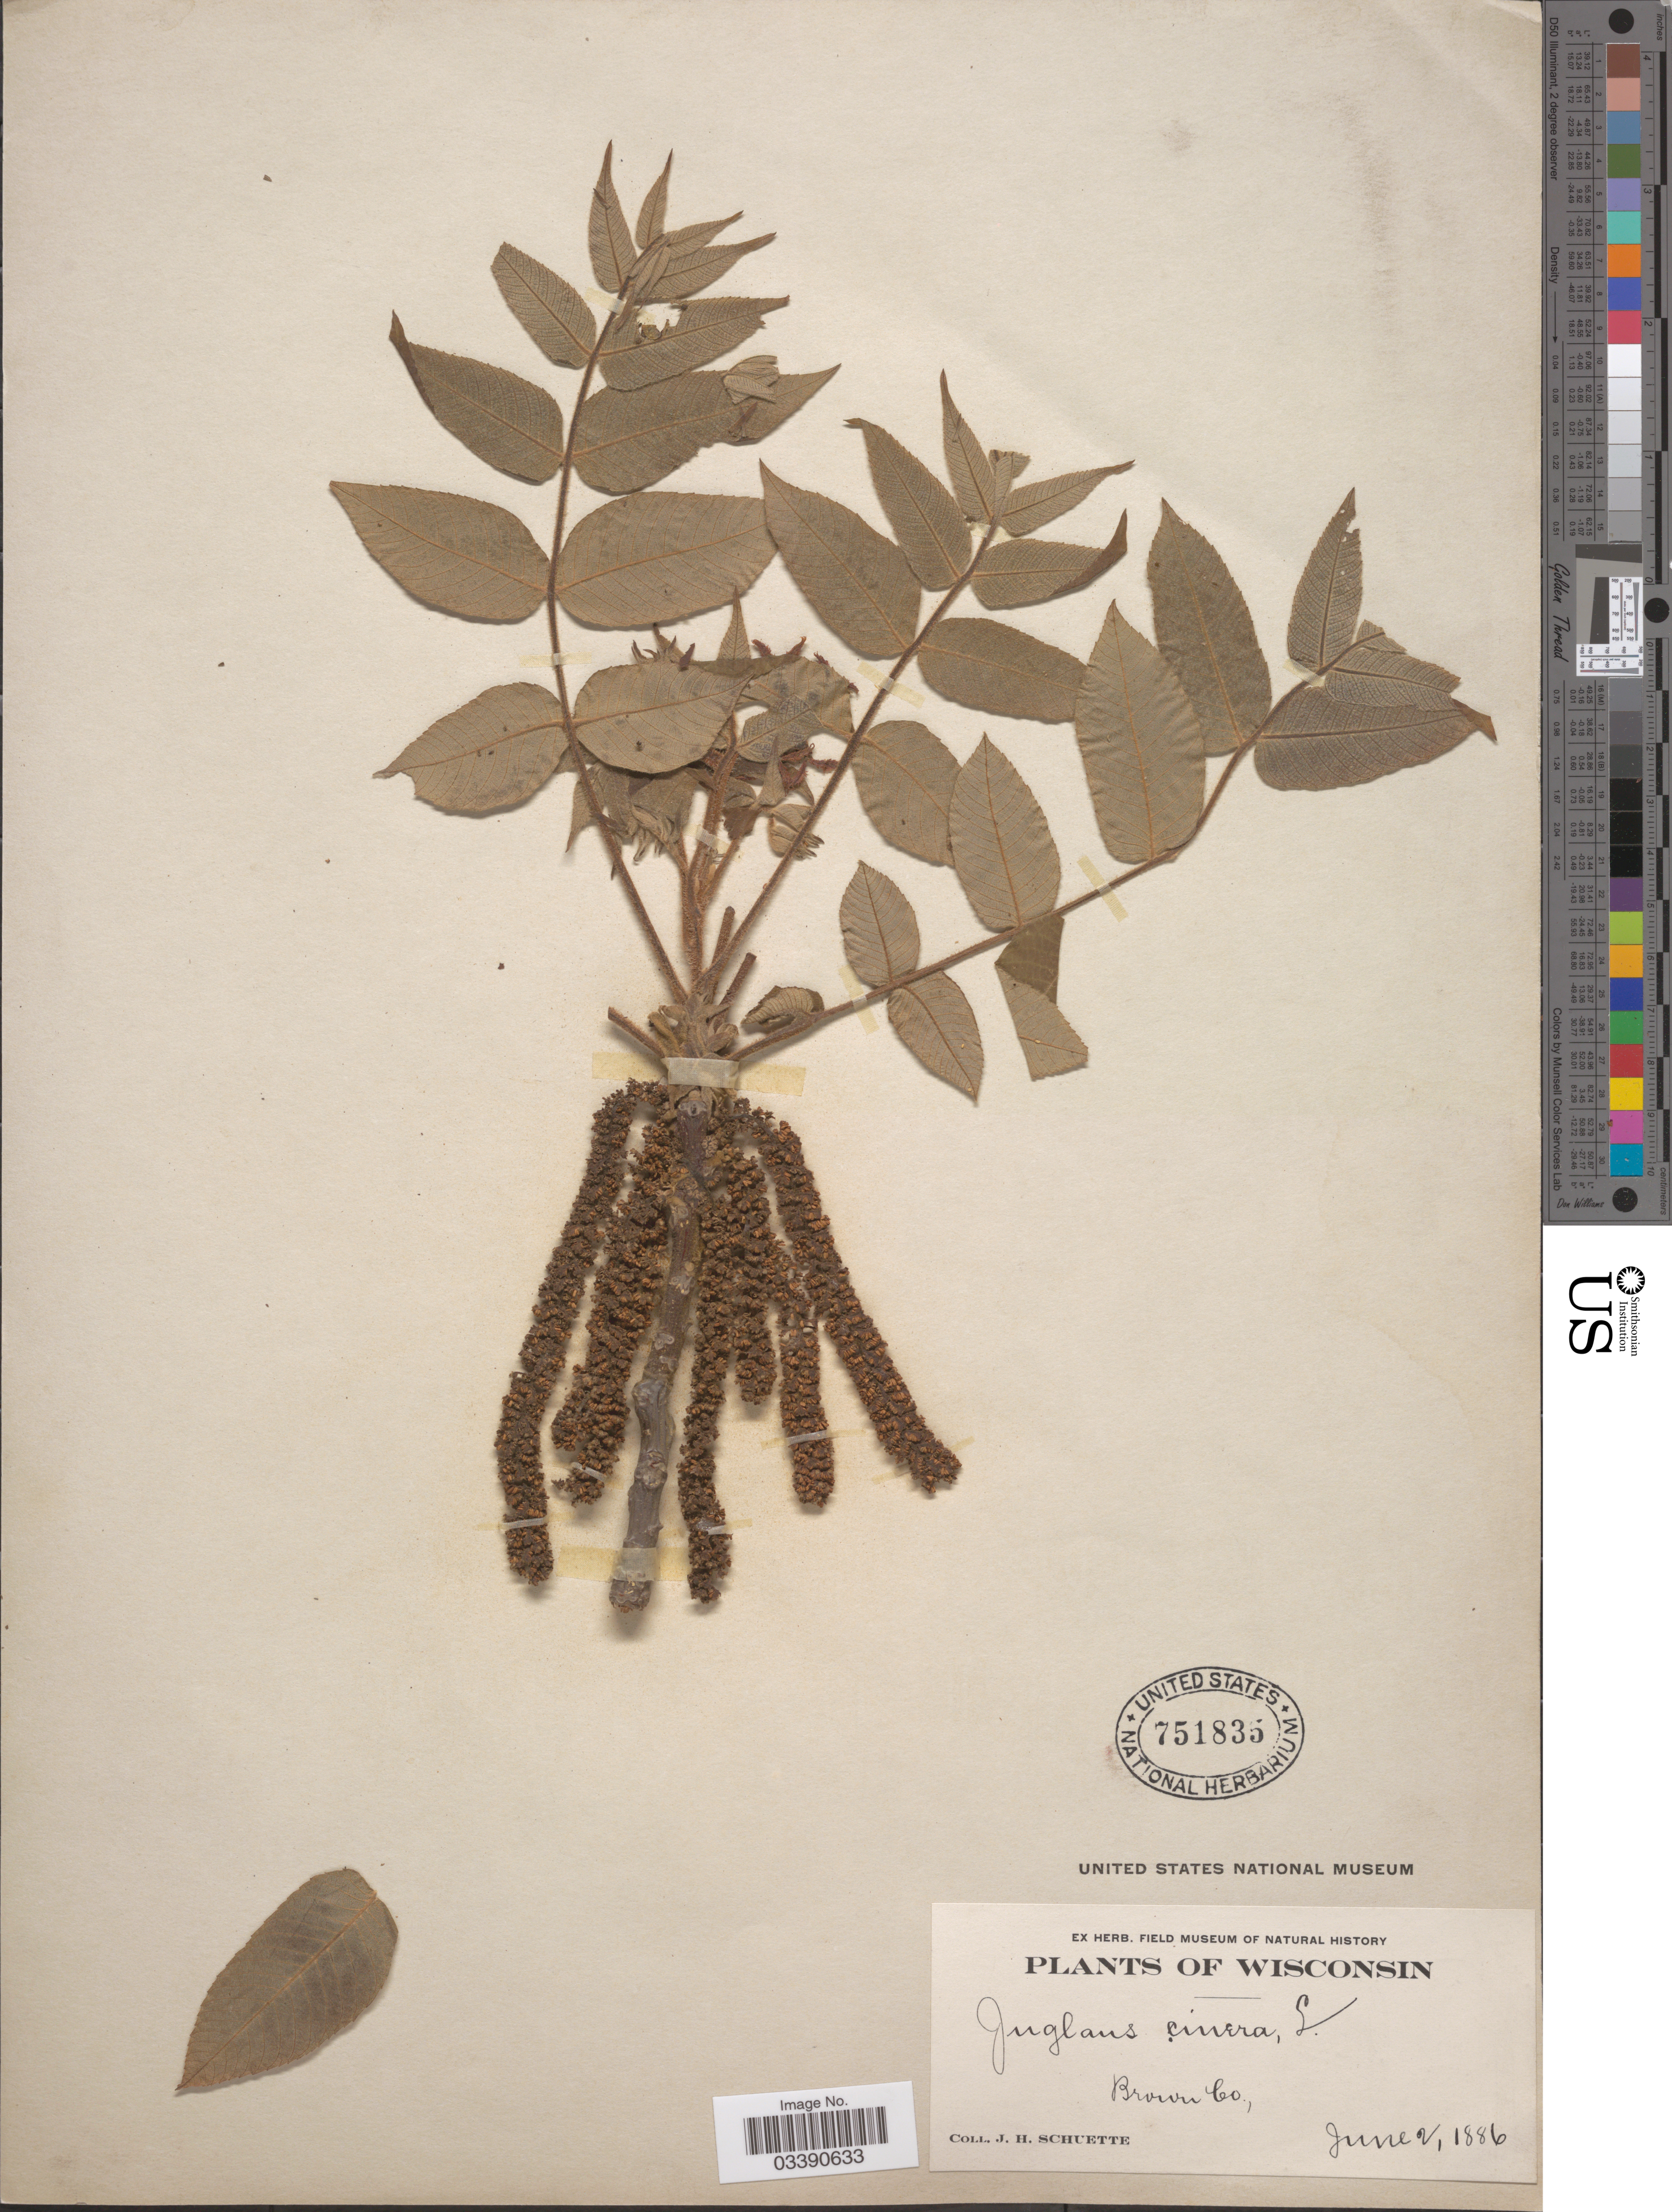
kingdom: Plantae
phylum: Tracheophyta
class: Magnoliopsida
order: Fagales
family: Juglandaceae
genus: Juglans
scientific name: Juglans cinerea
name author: L.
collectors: J. H. Schuette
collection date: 1886-06-02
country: United States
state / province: Wisconsin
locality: Brown Co.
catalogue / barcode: US 751835